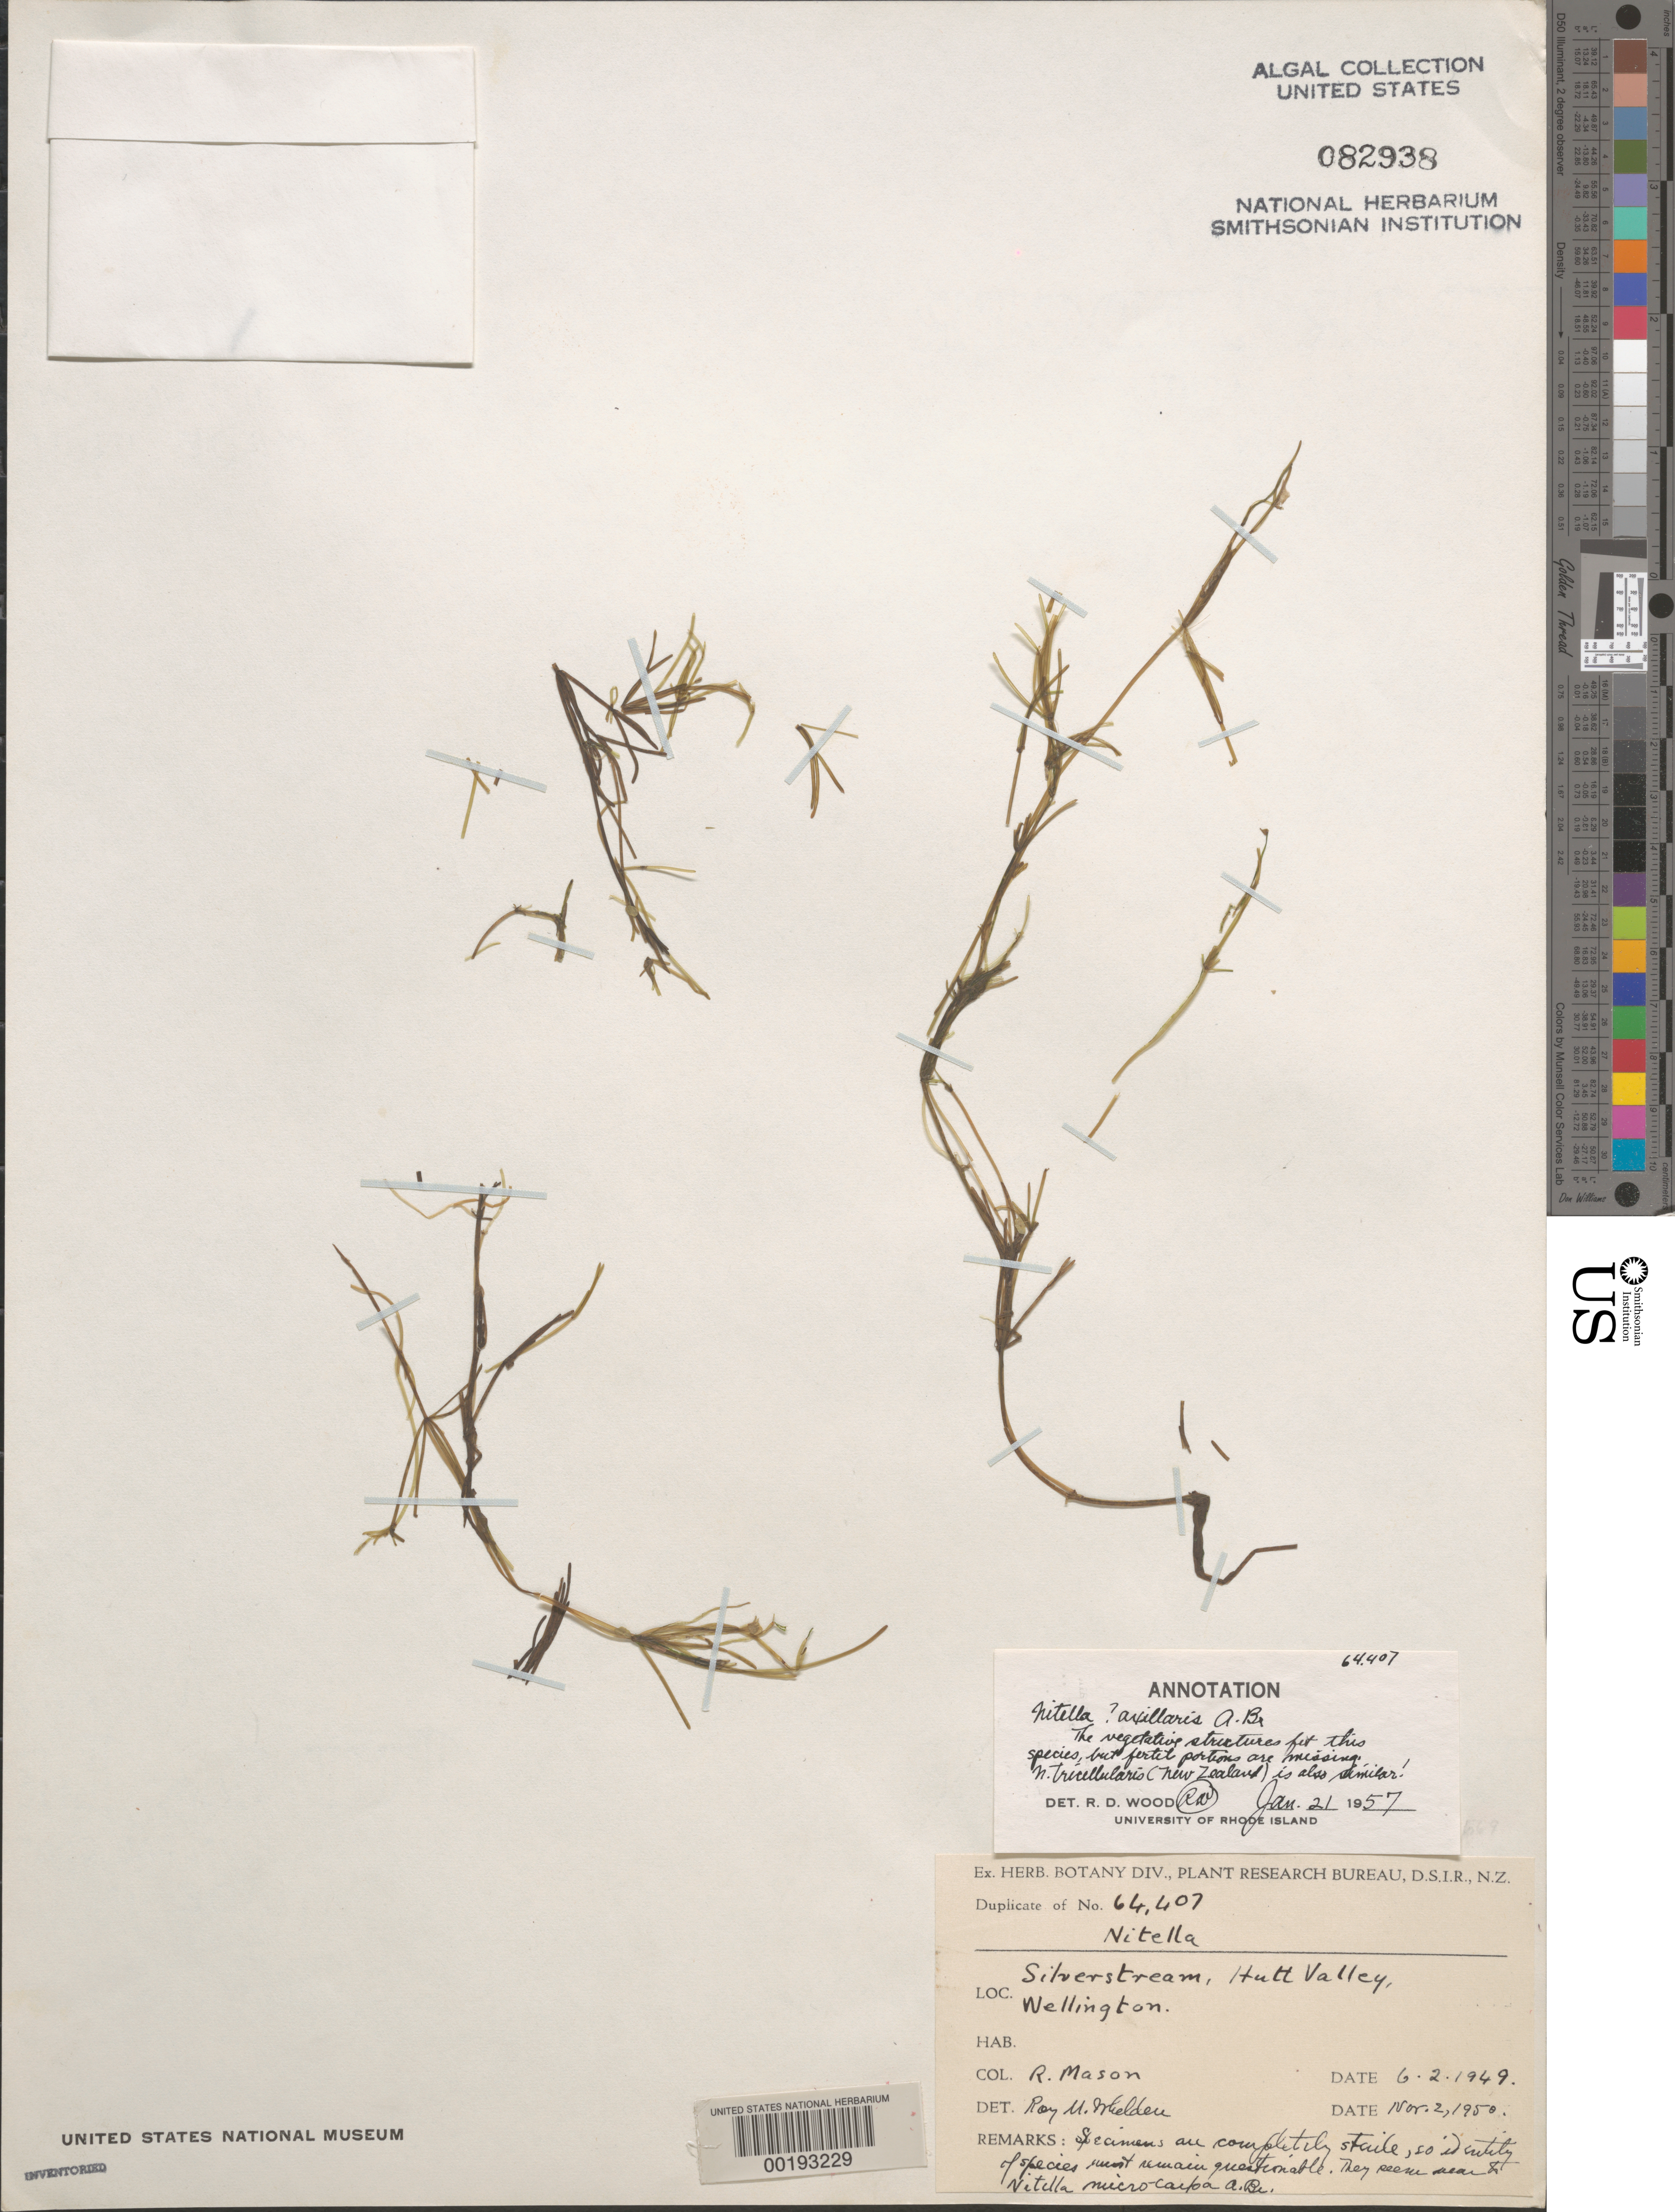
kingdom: Plantae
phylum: Charophyta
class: Charophyceae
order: Charales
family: Characeae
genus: Nitella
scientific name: Nitella axillaris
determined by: Wood, R. D.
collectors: R. Mason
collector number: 64407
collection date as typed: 06 Feb 1949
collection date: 1949-02-06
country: New Zealand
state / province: Wellington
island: North Island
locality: Silver Stream, Hutt Valley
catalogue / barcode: US 82938